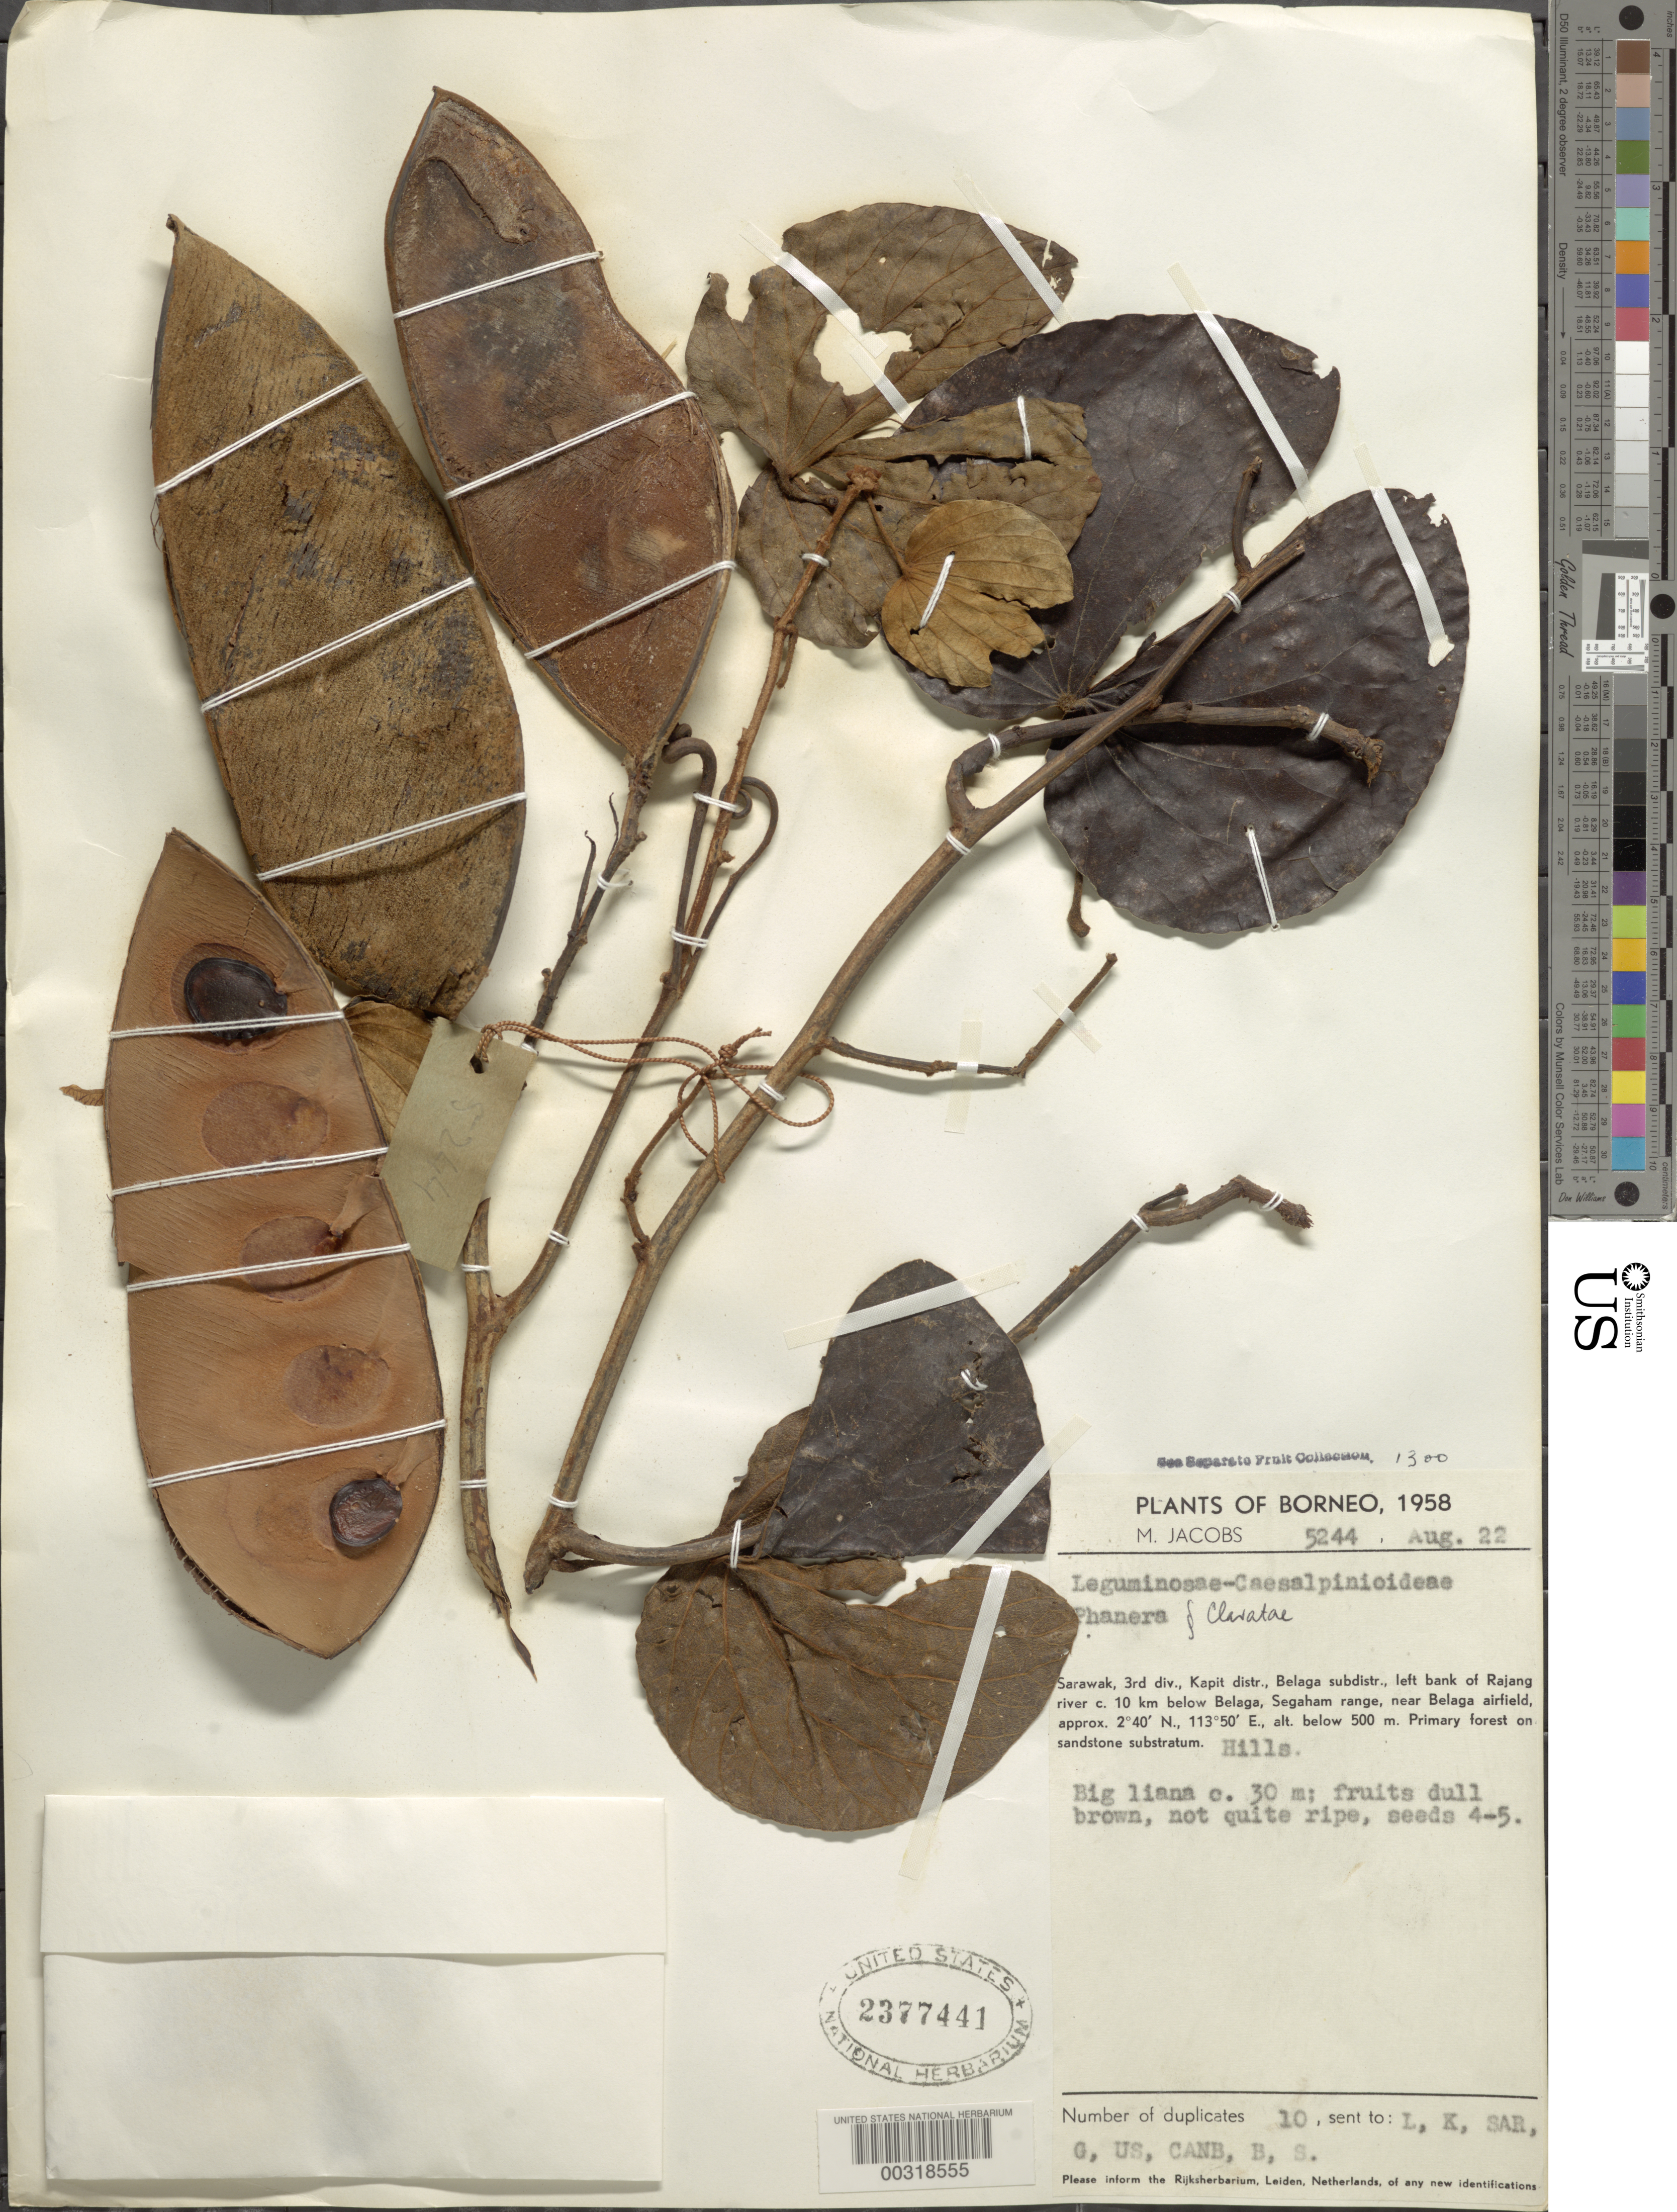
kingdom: Plantae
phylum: Tracheophyta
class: Magnoliopsida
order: Fabales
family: Fabaceae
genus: Phanera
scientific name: Phanera sp.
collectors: M. R. Jacobs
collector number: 5244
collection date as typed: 22 Aug 1958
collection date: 1958-08-22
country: Malaysia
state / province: Sarawak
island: Borneo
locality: Kapit dist., belaga subdist., left bank of rajang river, c 10 km below belaga, segaham range, near belaga airfield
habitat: Primary forest on sandstone substratum; hills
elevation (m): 500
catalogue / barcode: US 2377441